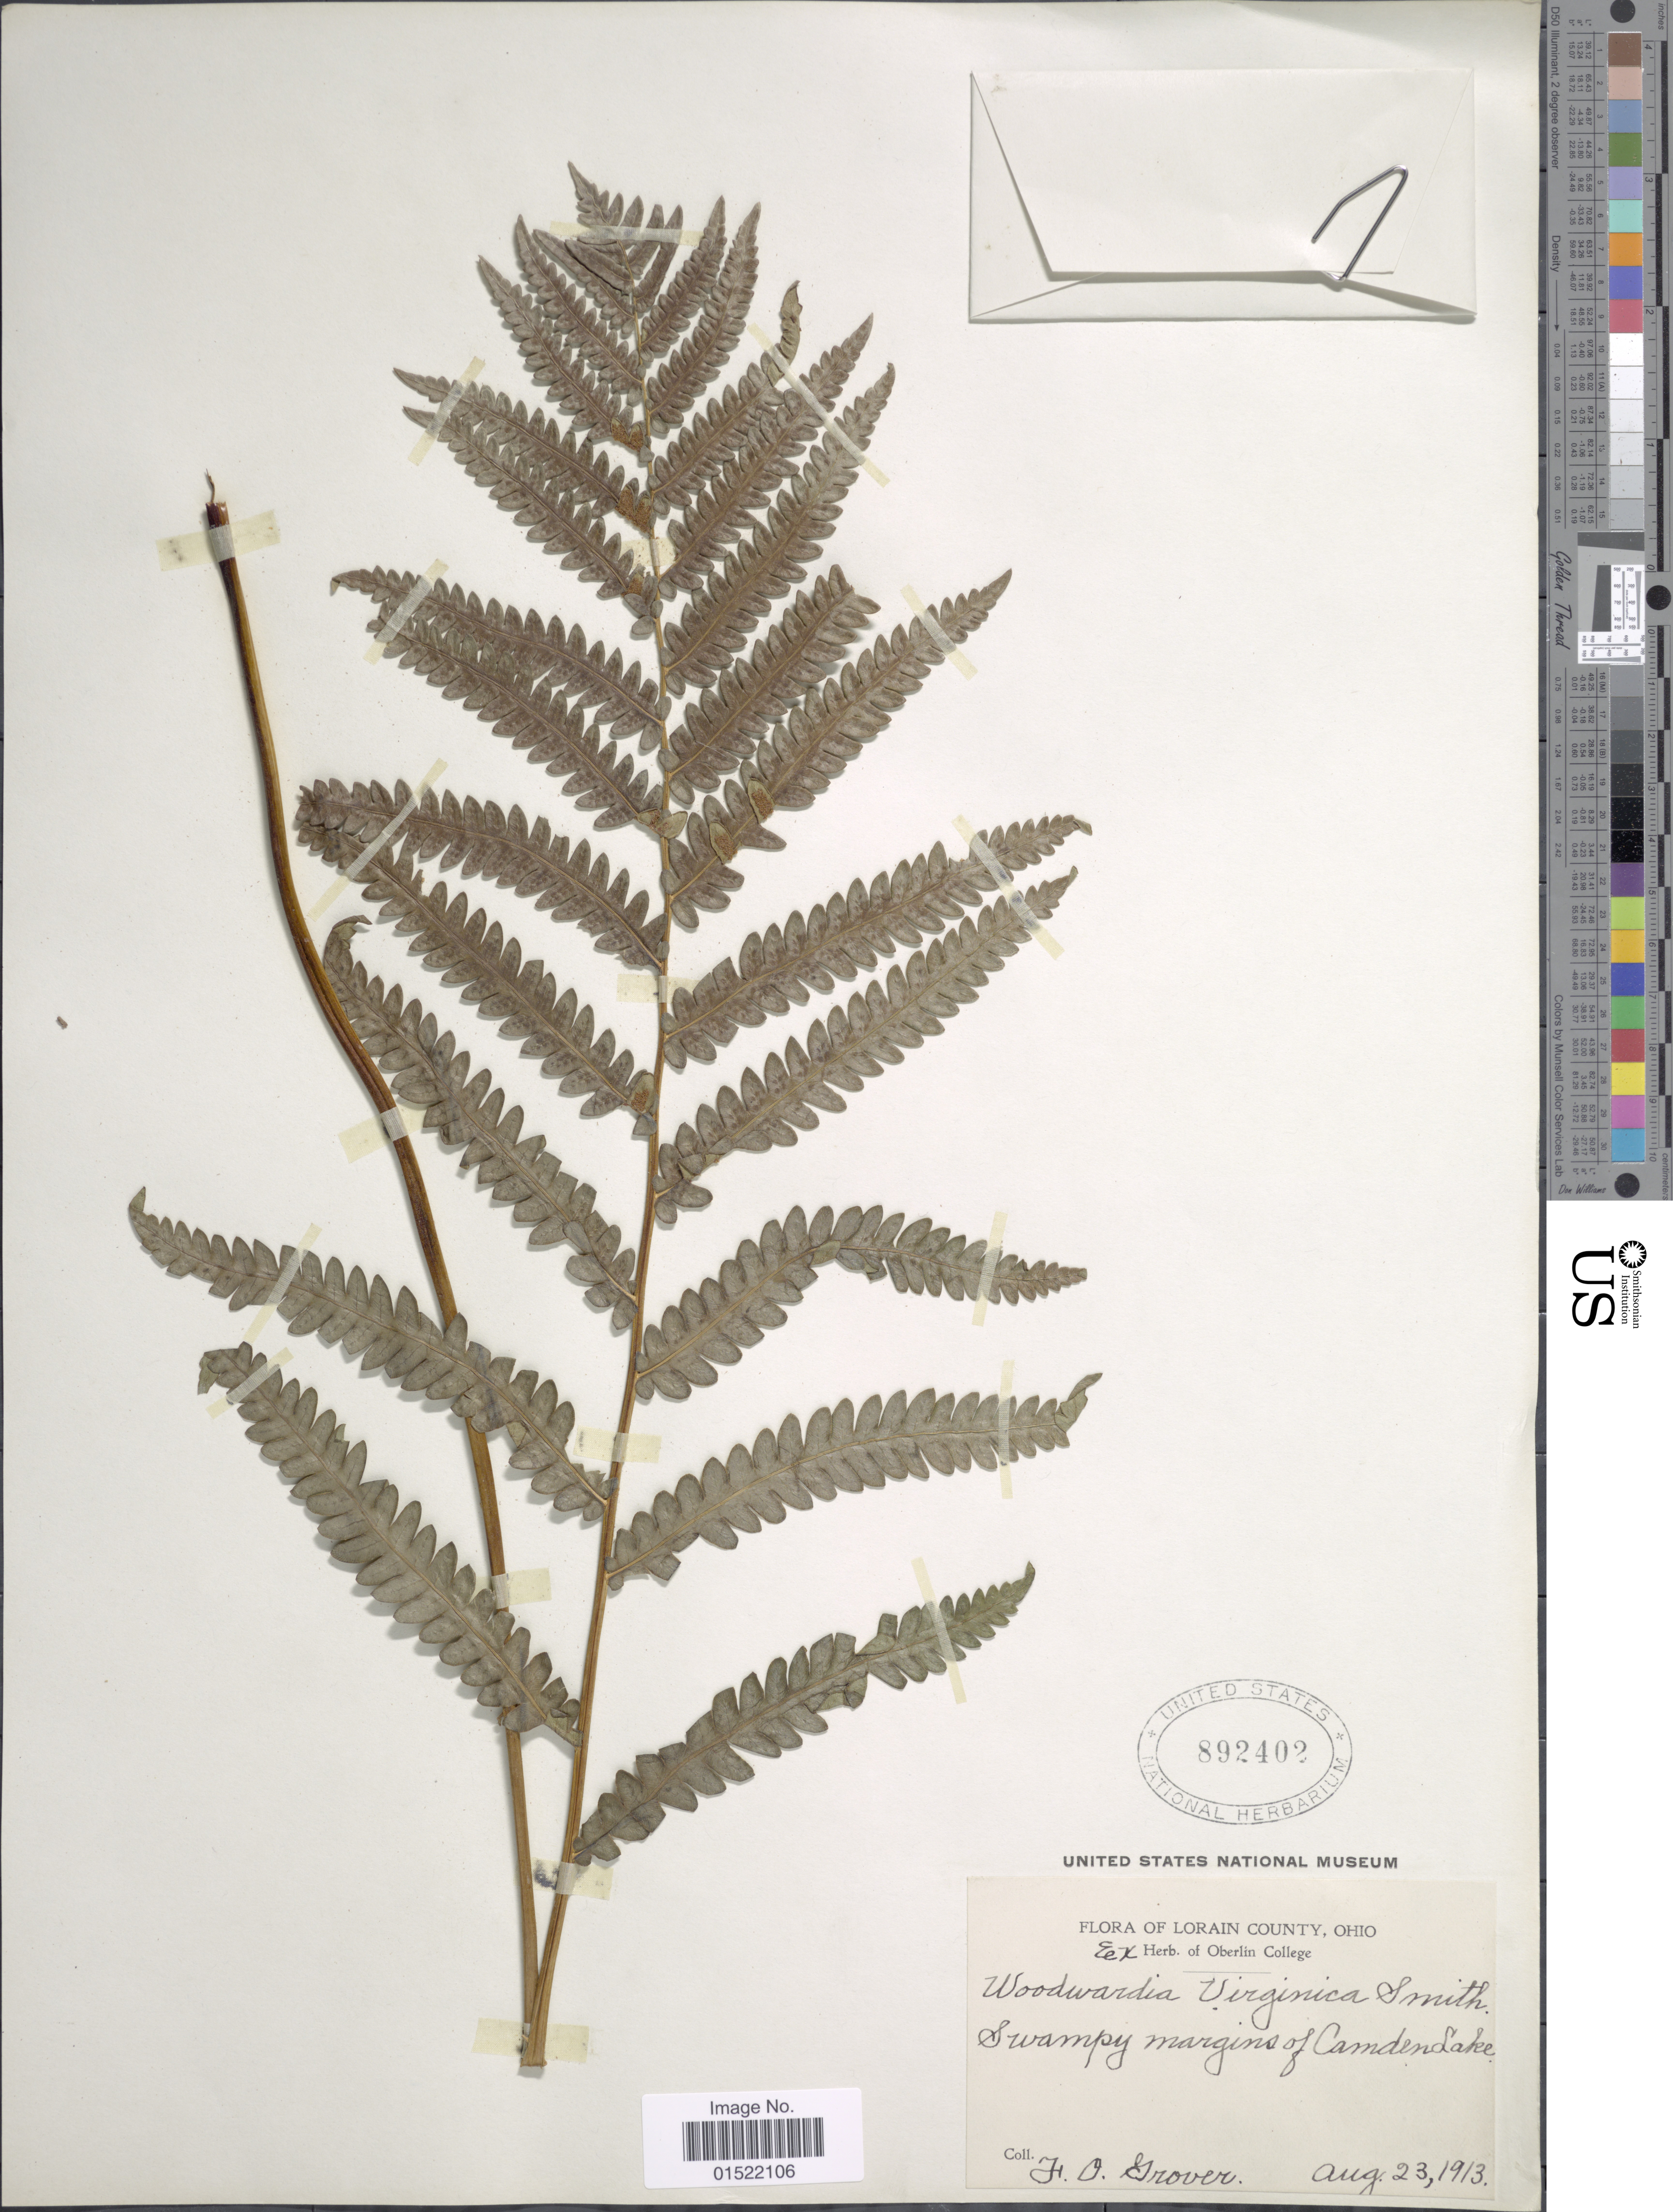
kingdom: Plantae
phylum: Tracheophyta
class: Polypodiopsida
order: Polypodiales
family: Blechnaceae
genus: Woodwardia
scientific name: Woodwardia virginica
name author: (L.) R.M. Sm.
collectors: F. Grover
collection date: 1913-08-23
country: United States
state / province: Ohio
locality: Lorain County, swampy margins of Camden Lake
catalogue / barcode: US 892402